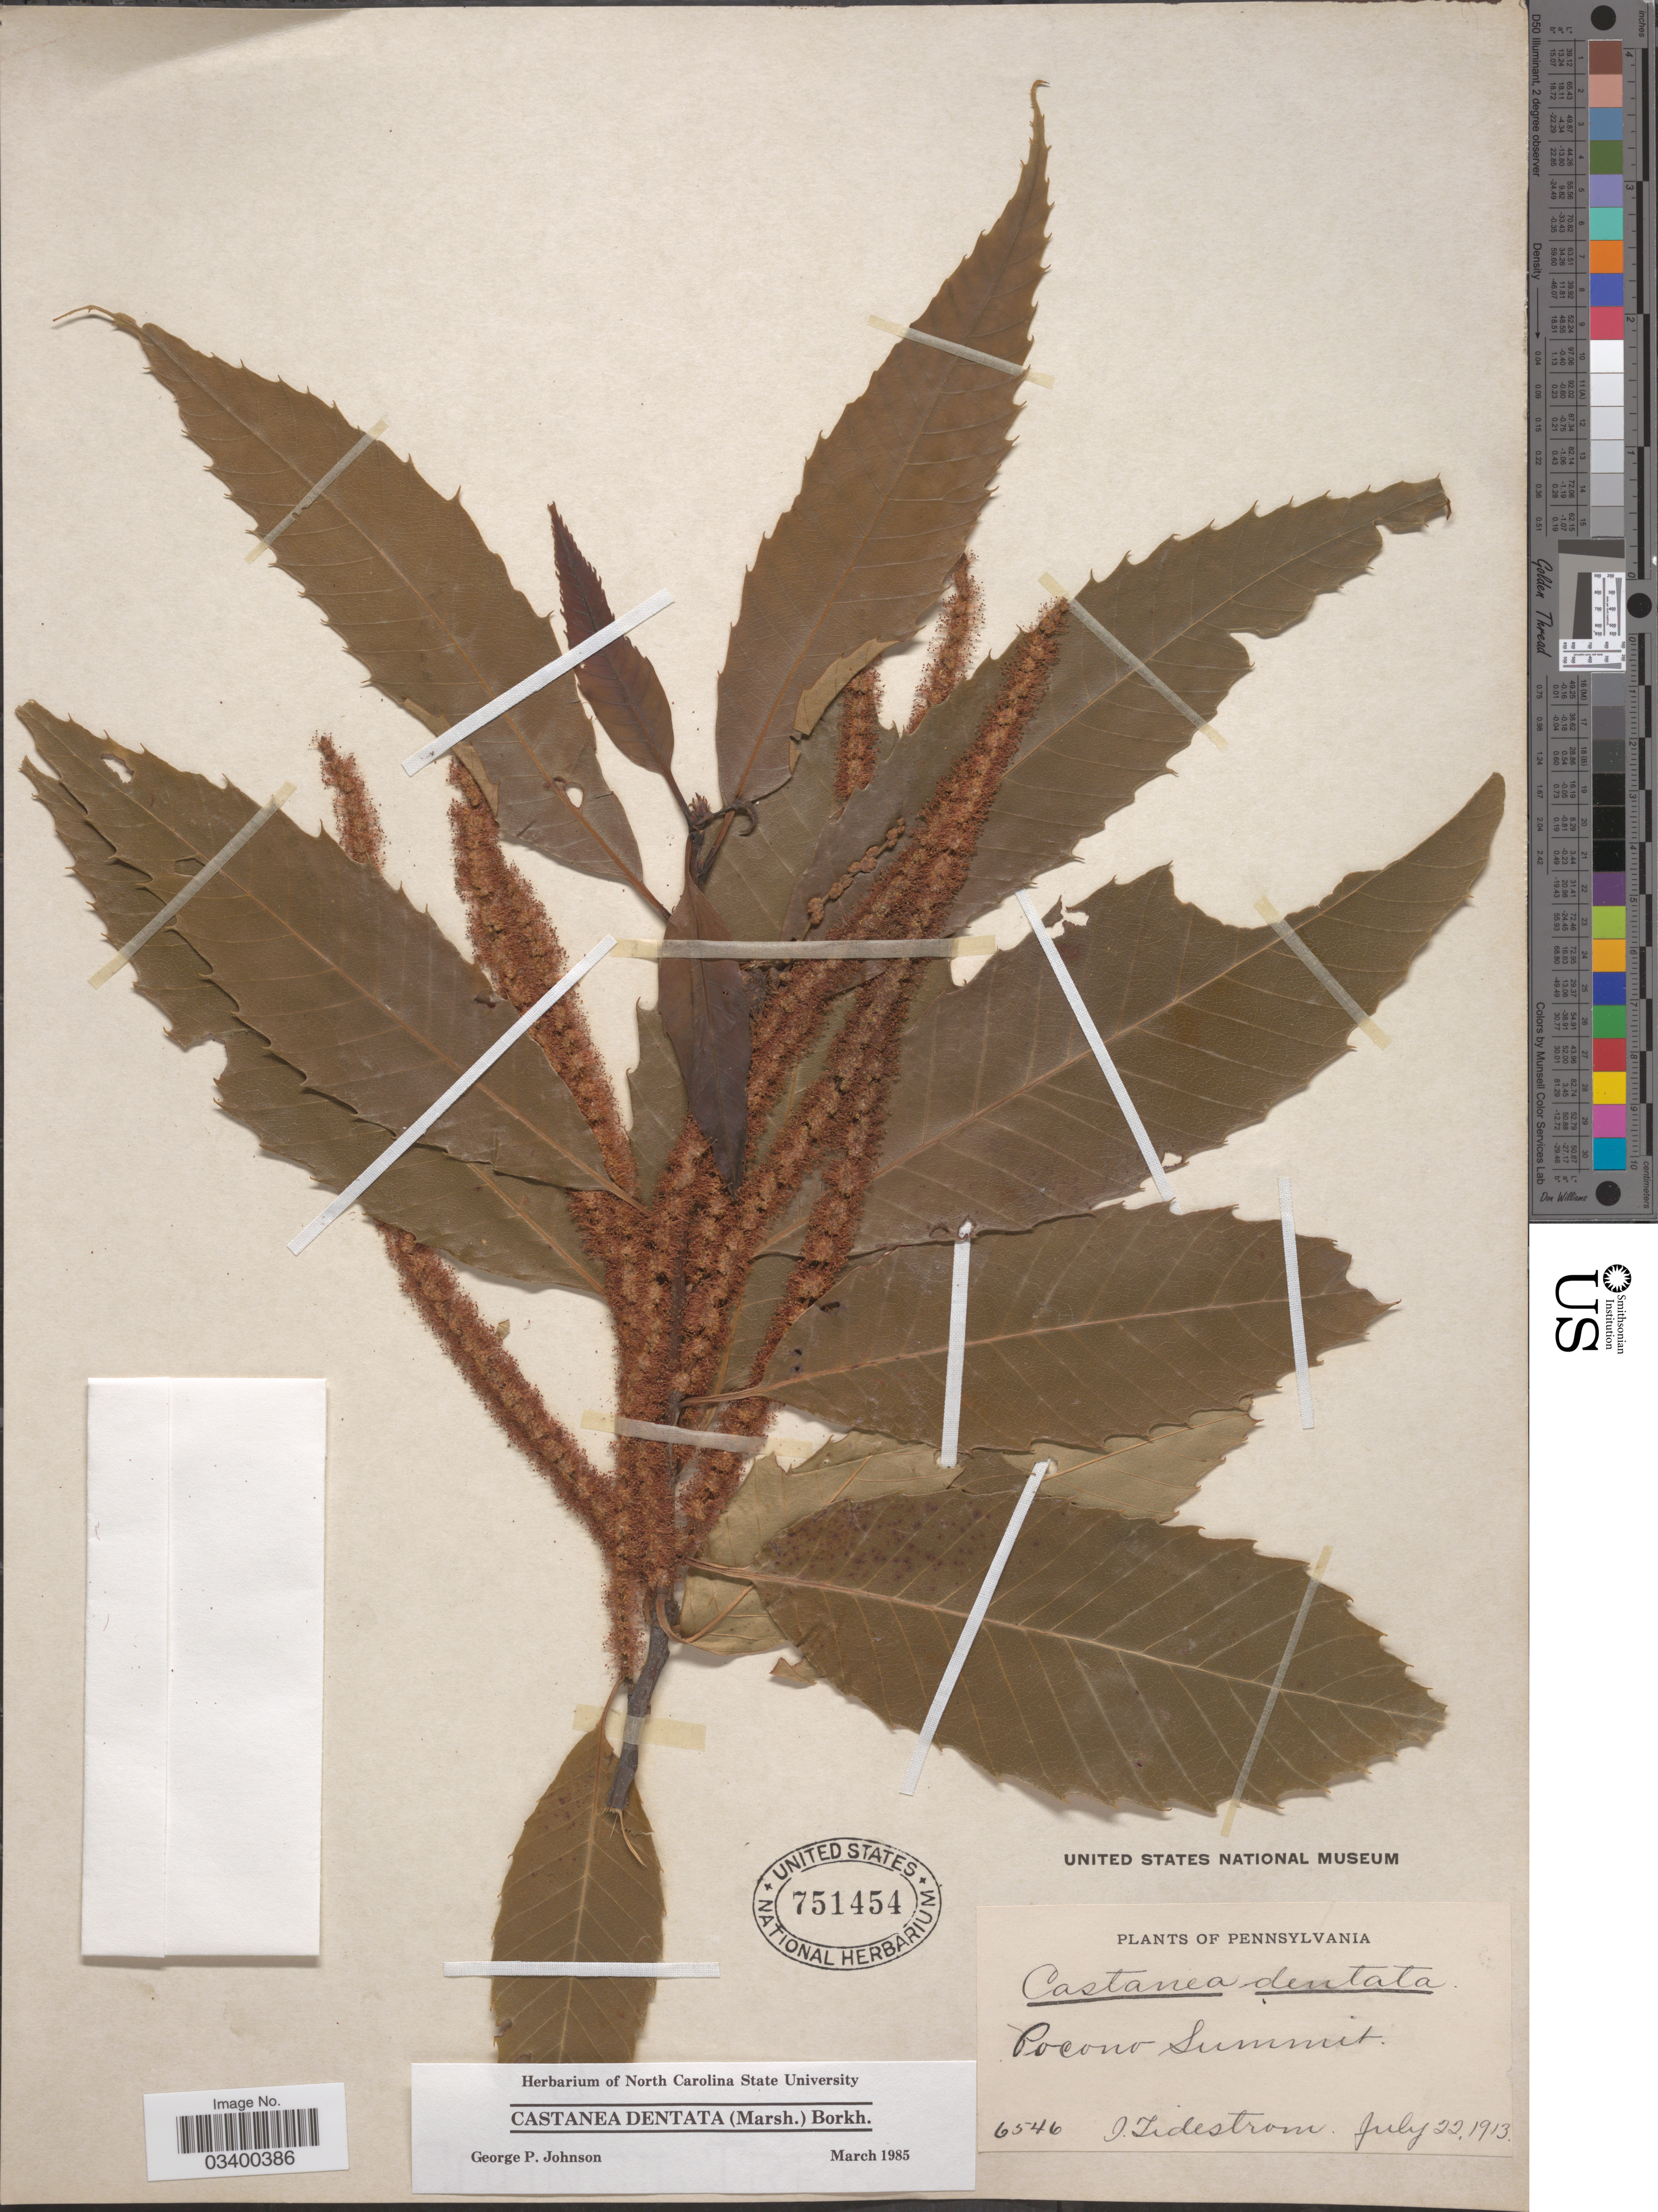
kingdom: Plantae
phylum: Tracheophyta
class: Magnoliopsida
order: Fagales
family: Fagaceae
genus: Castanea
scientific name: Castanea dentata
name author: (Marshall) Borkh.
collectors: I. F. Tidestrom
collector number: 6546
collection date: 1913-07-22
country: United States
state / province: Pennsylvania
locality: Pocono Summit.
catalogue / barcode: US 751454